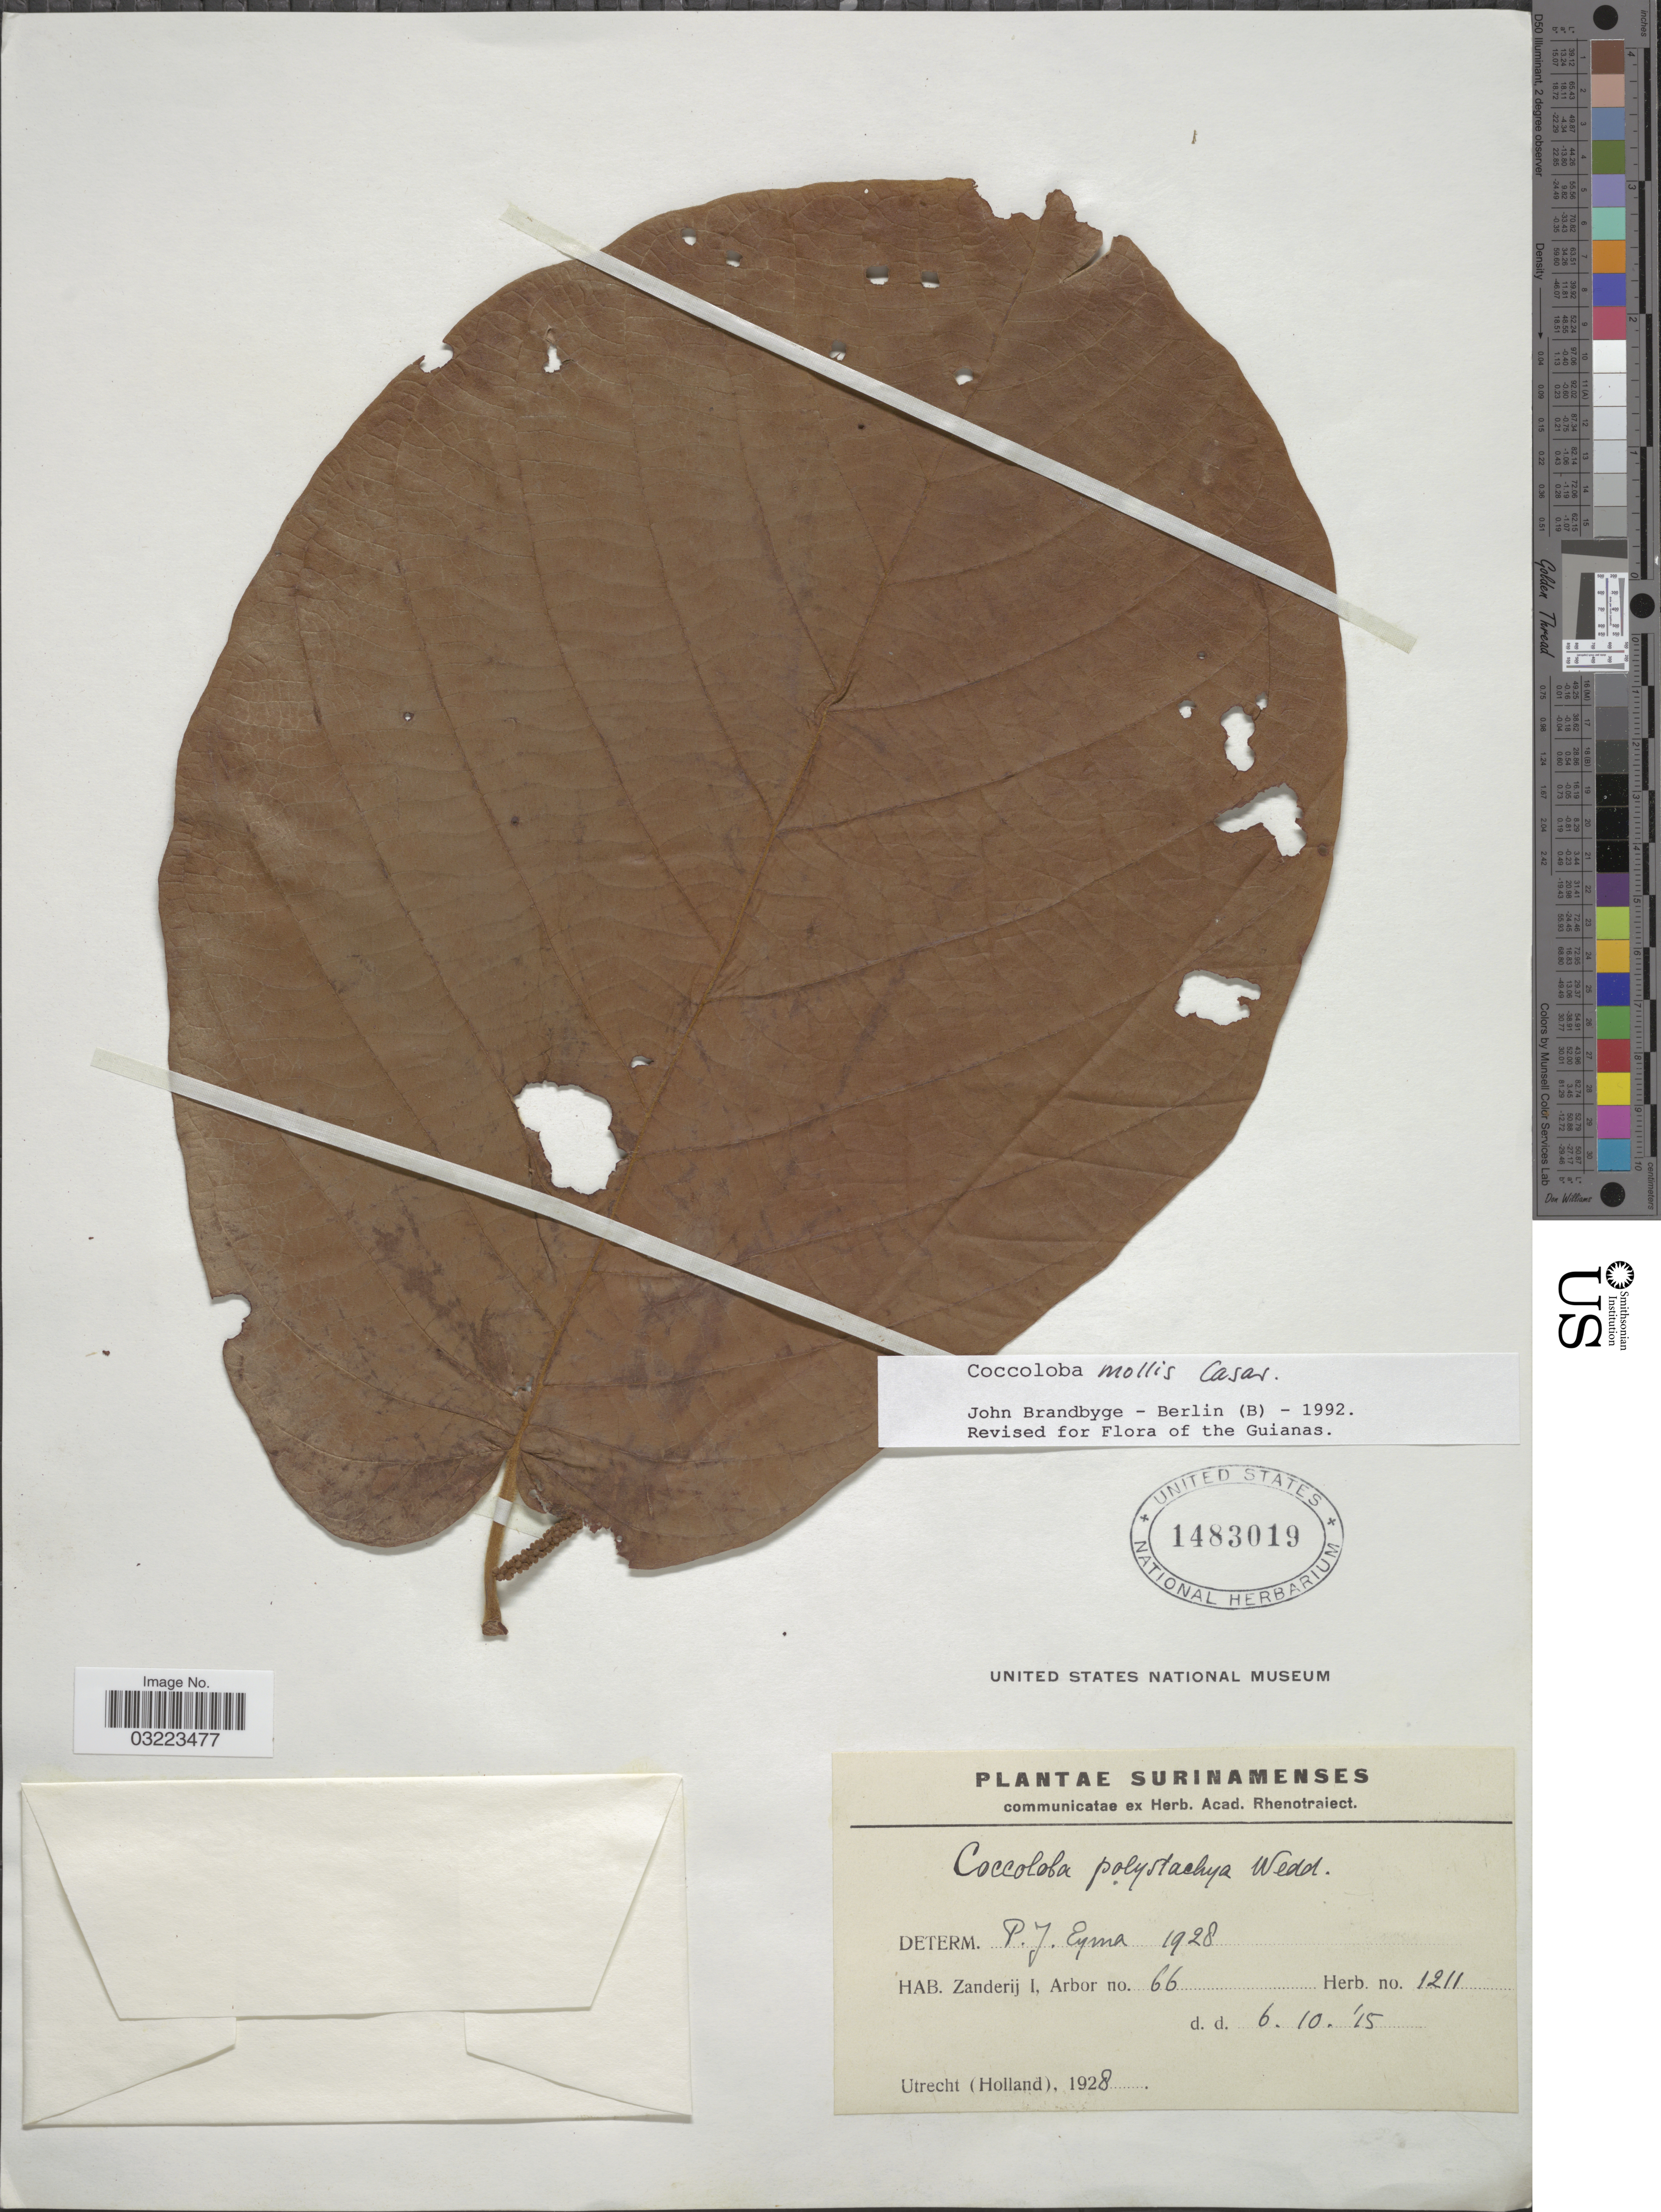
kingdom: Plantae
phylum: Tracheophyta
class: Magnoliopsida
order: Caryophyllales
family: Polygonaceae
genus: Coccoloba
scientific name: Coccoloba mollis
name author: Casar.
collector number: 1211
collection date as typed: Transcribed d/m/y: 6/10/15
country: Suriname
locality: Zanderij I.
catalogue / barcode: US 1483019